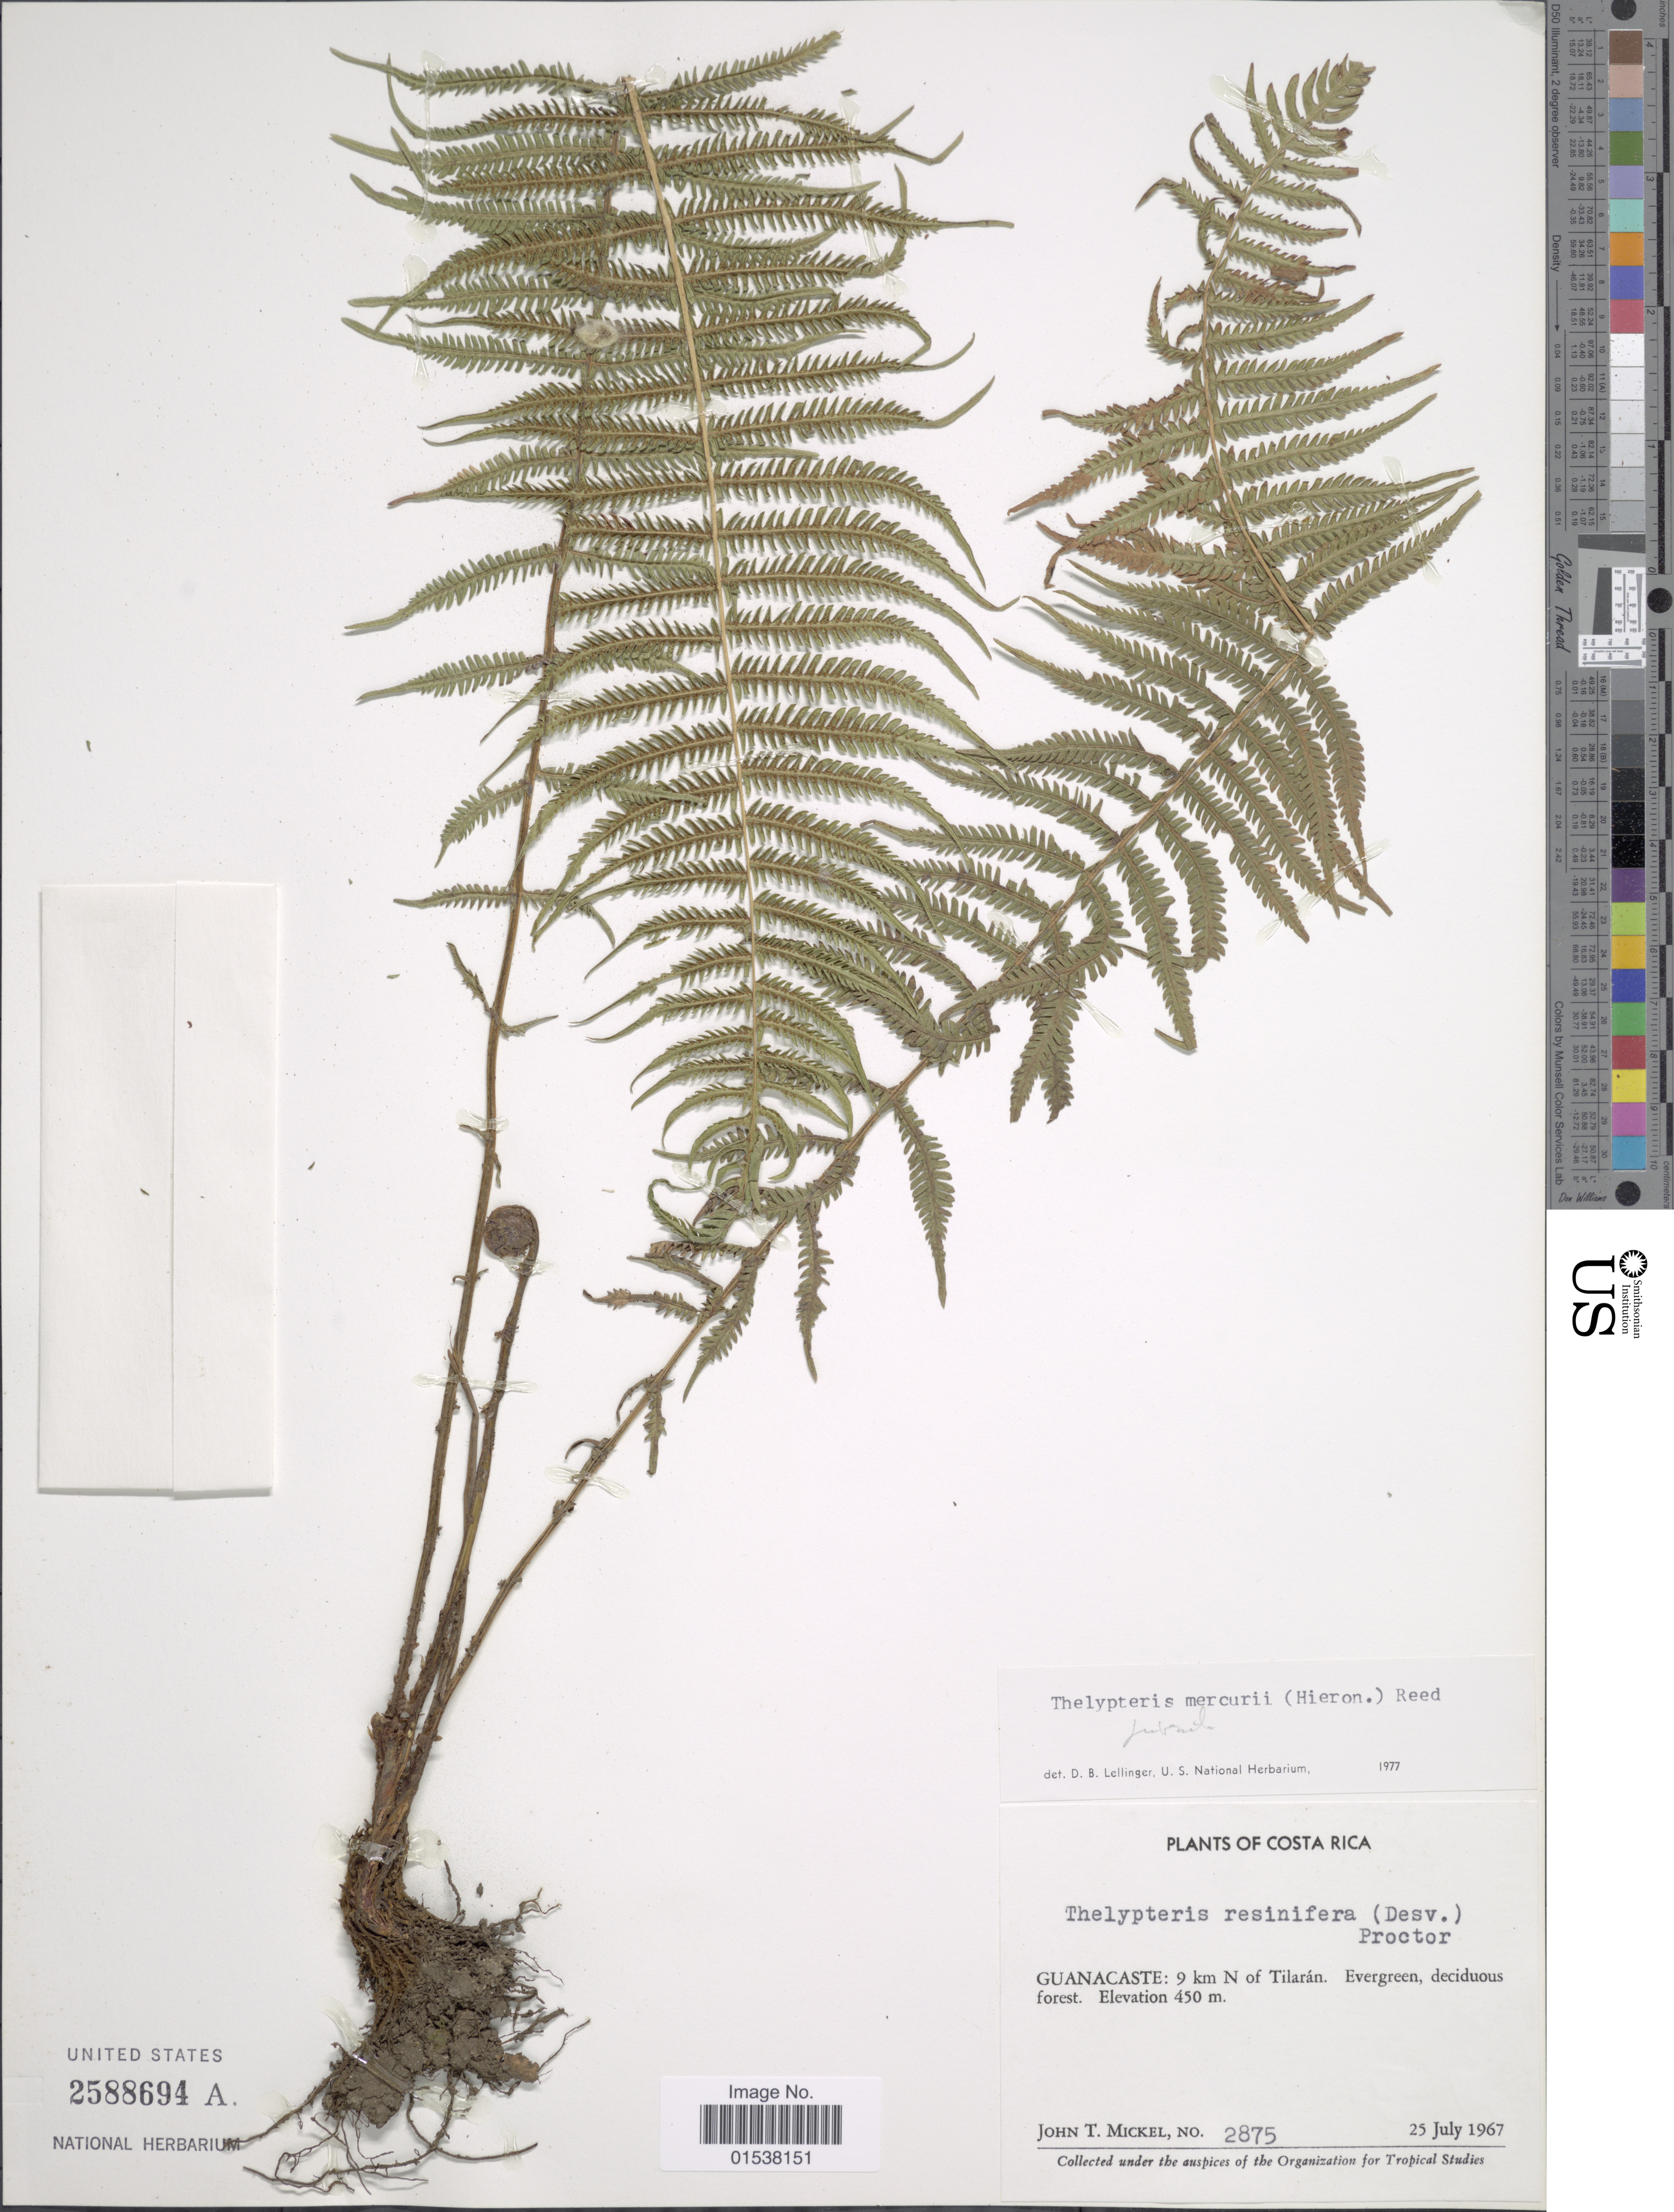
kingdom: Plantae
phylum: Tracheophyta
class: Polypodiopsida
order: Polypodiales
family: Thelypteridaceae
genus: Amauropelta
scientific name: Amauropelta balbisii (Spreng.) comb. nov., ined. 2015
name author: (Spreng.)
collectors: J. T. Mickel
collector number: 2875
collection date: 1967-07-25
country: Costa Rica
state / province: Guanacaste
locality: Guanacaste: 9 km N of Tilaran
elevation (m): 450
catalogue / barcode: US 2588694A